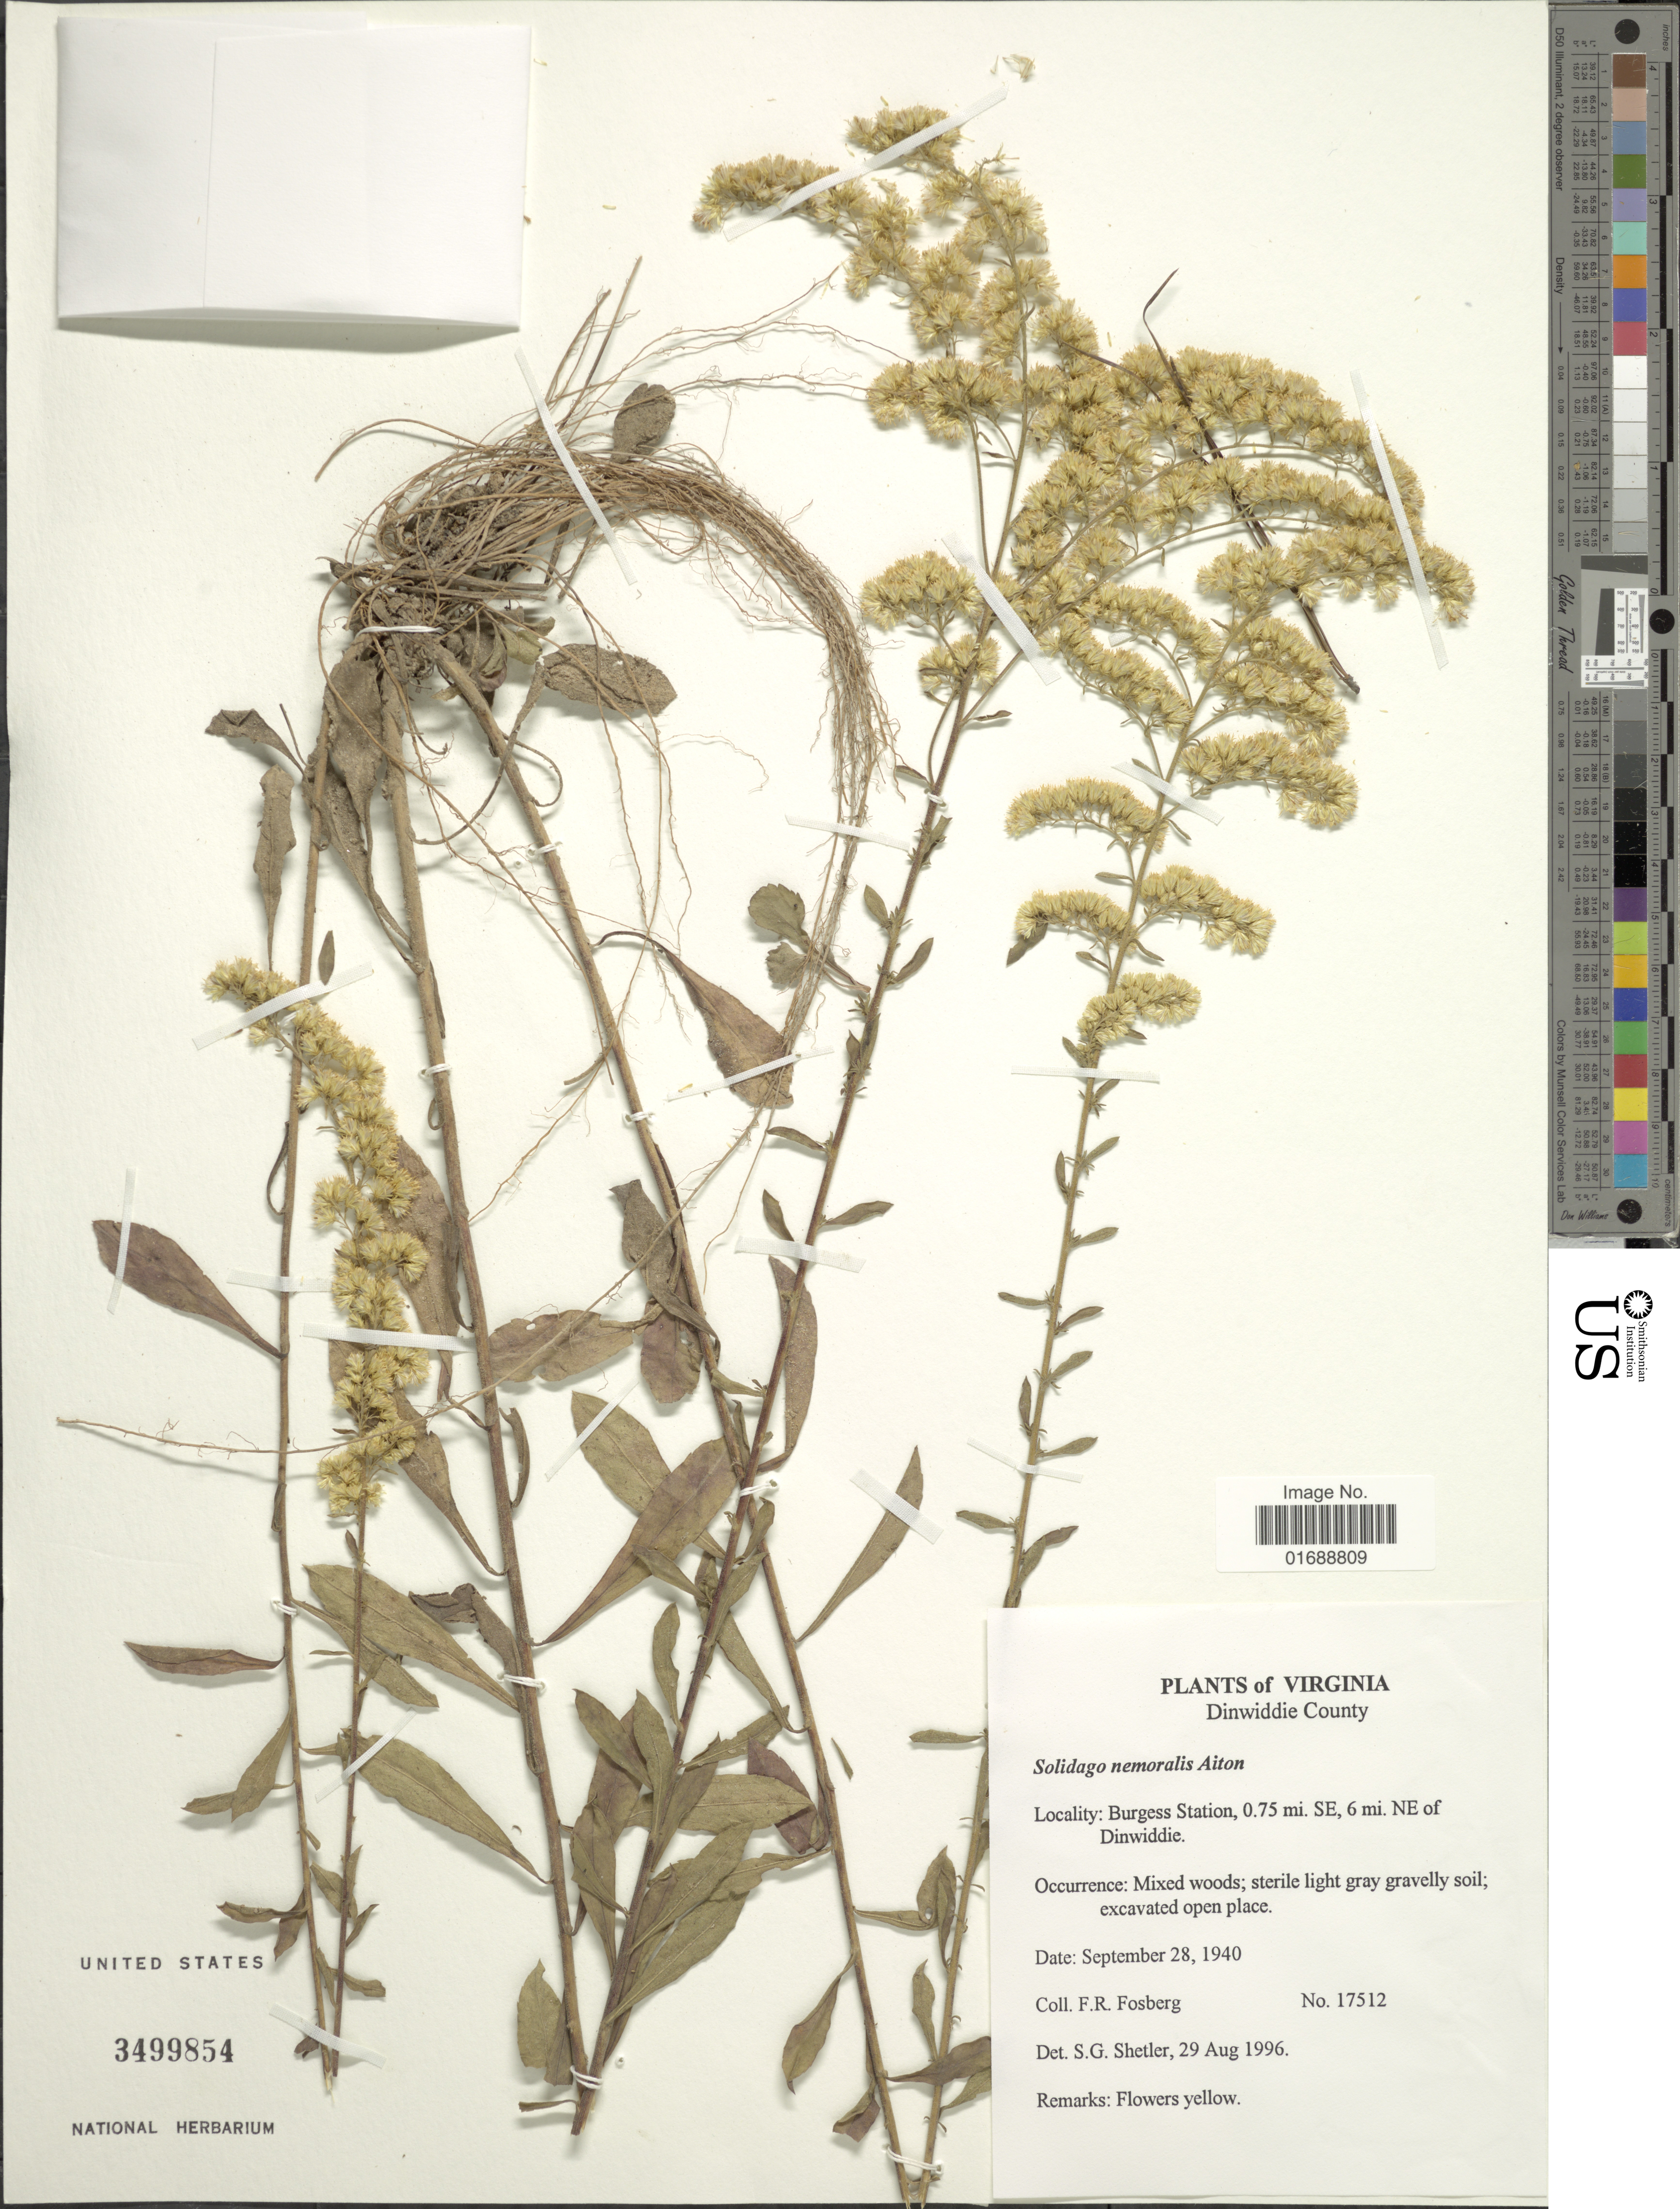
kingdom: Plantae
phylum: Tracheophyta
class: Magnoliopsida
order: Asterales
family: Asteraceae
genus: Solidago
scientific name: Solidago nemoralis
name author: Aiton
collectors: F. R. Fosberg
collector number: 17512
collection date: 1940-09-28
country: United States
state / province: Virginia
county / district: Dinwiddie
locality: Dinwiddie County, Burgess Station, 0.75 mi. SE, 6 mi. NE of Dinwiddie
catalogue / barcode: US 3499854